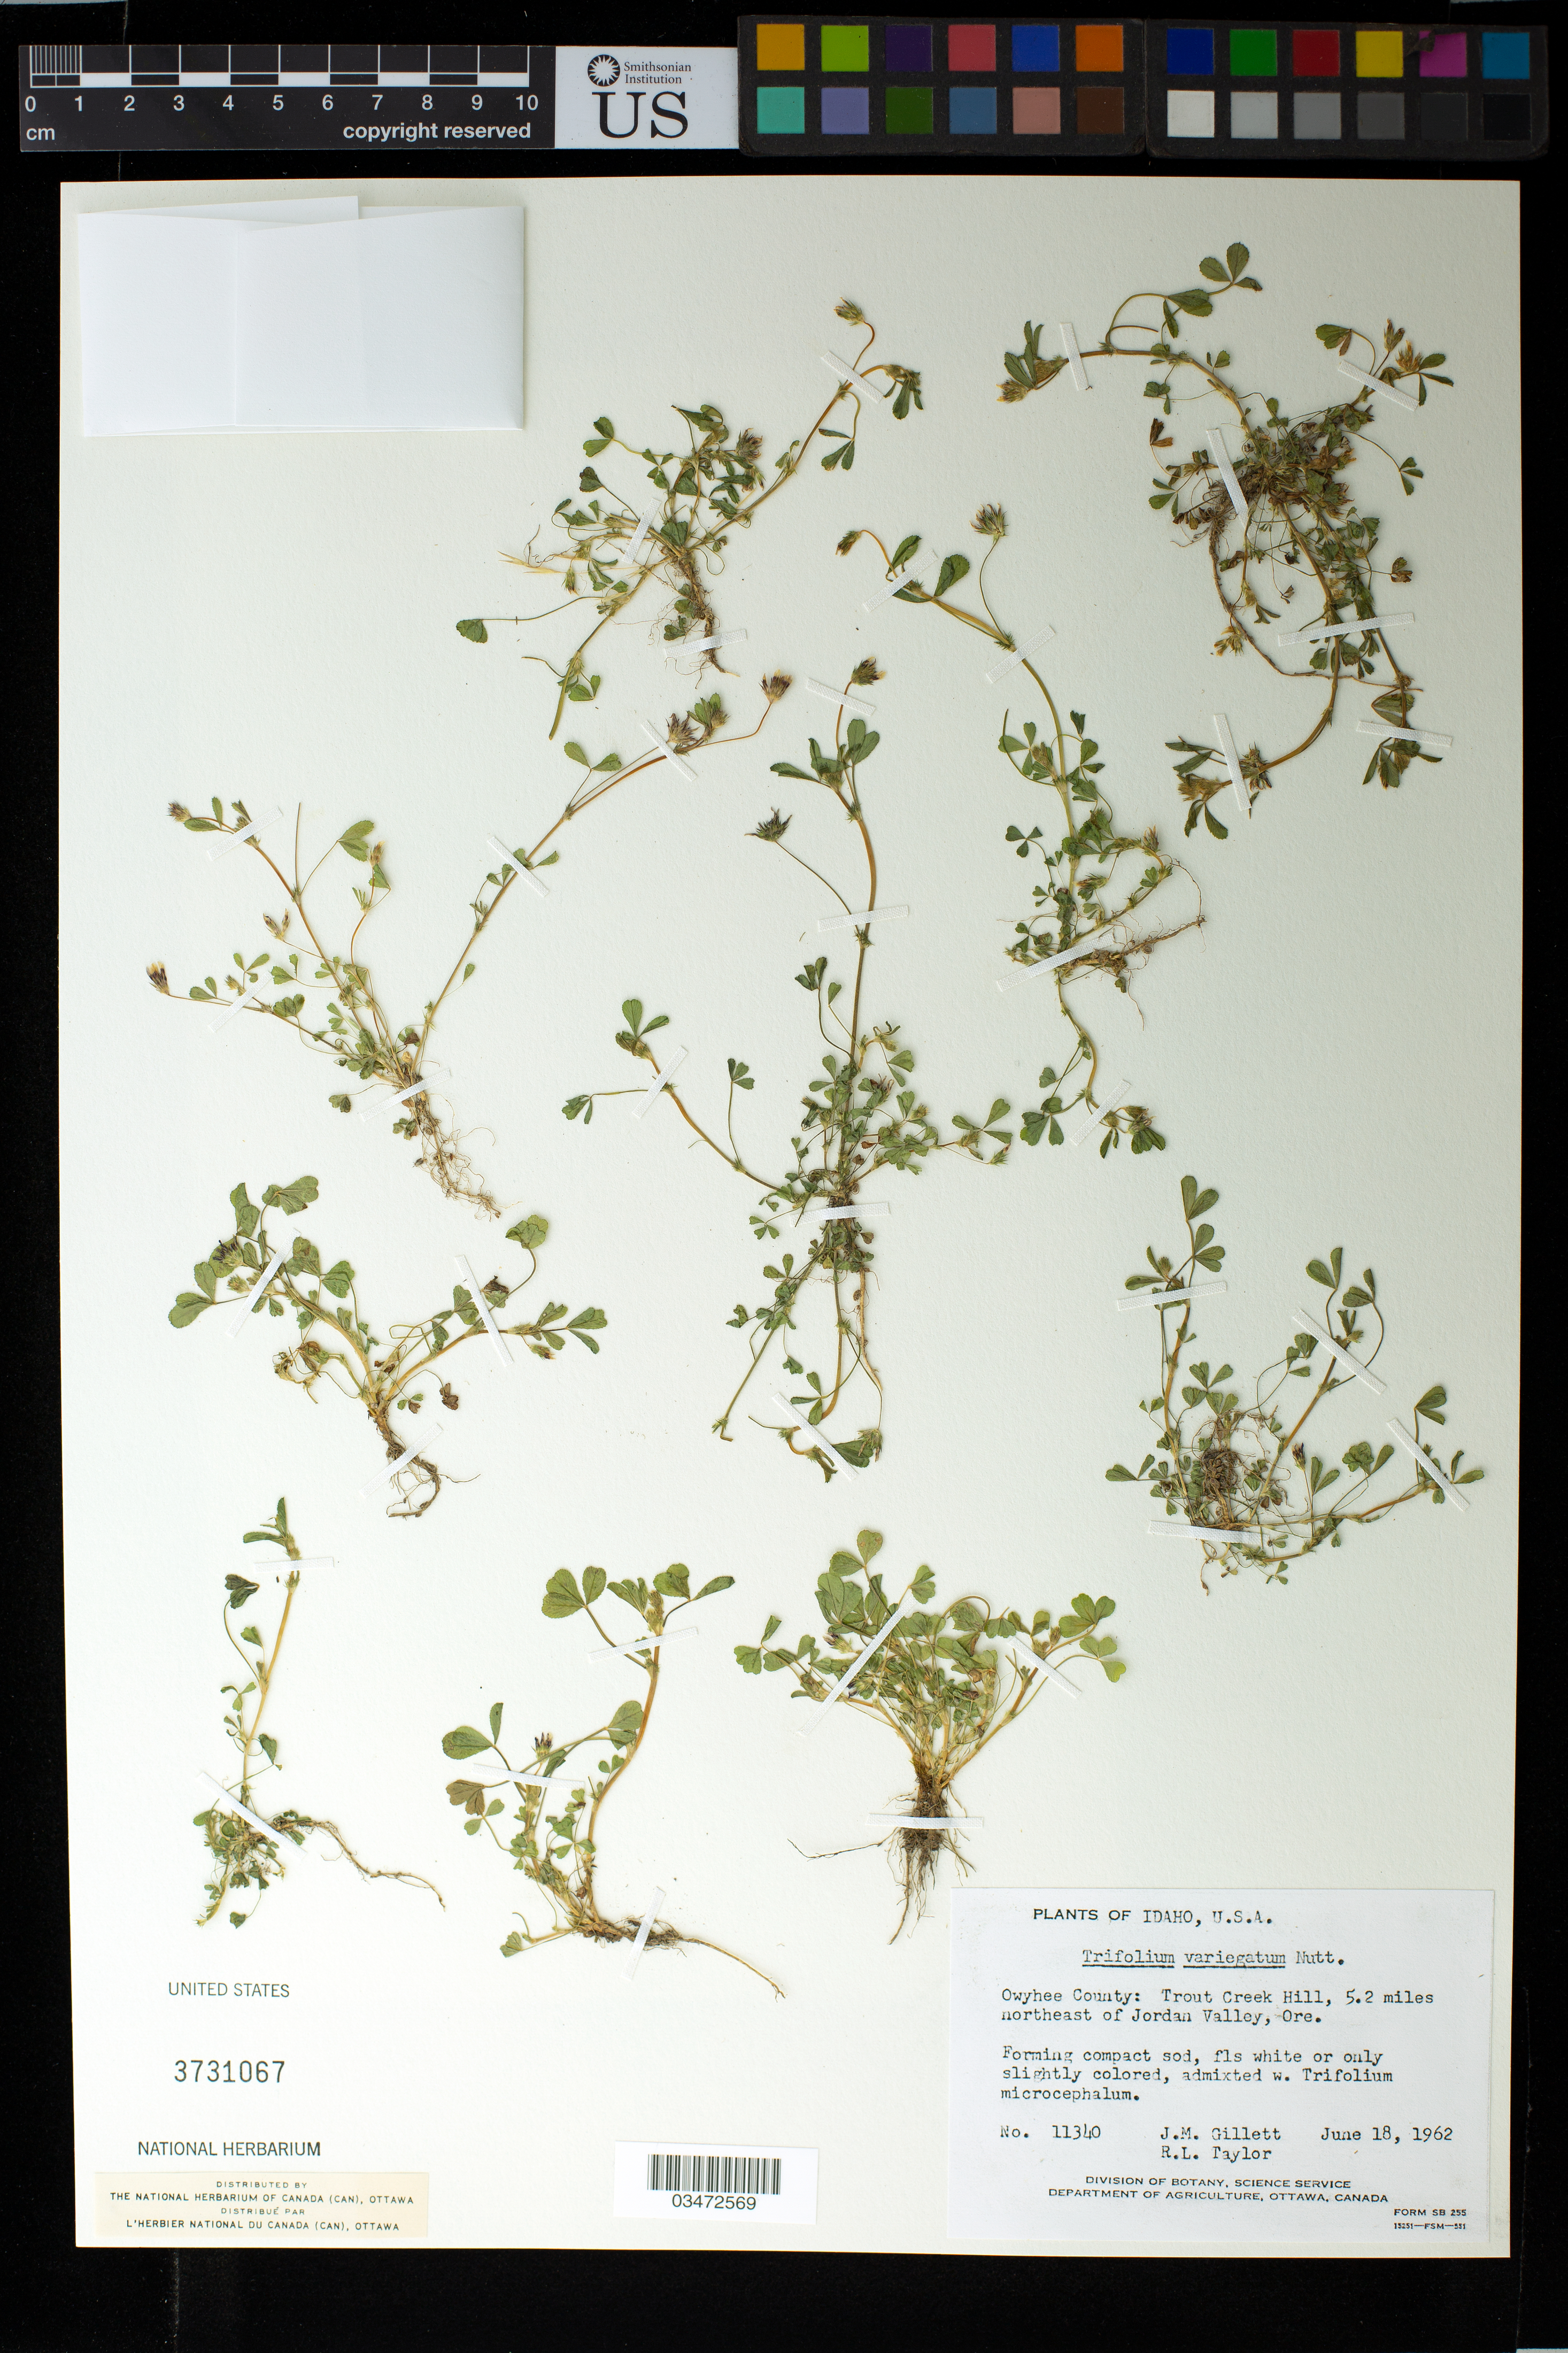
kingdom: Plantae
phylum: Tracheophyta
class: Magnoliopsida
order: Fabales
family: Fabaceae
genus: Trifolium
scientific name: Trifolium variegatum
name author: Nutt.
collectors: J. M. Gillet & R. Taylor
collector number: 11340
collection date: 1962-06-18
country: United States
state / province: Idaho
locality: Owyhee County: Trout Creek Hill, 5.2 miles northeast of Jordan Valley, Ore.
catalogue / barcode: US 3731067